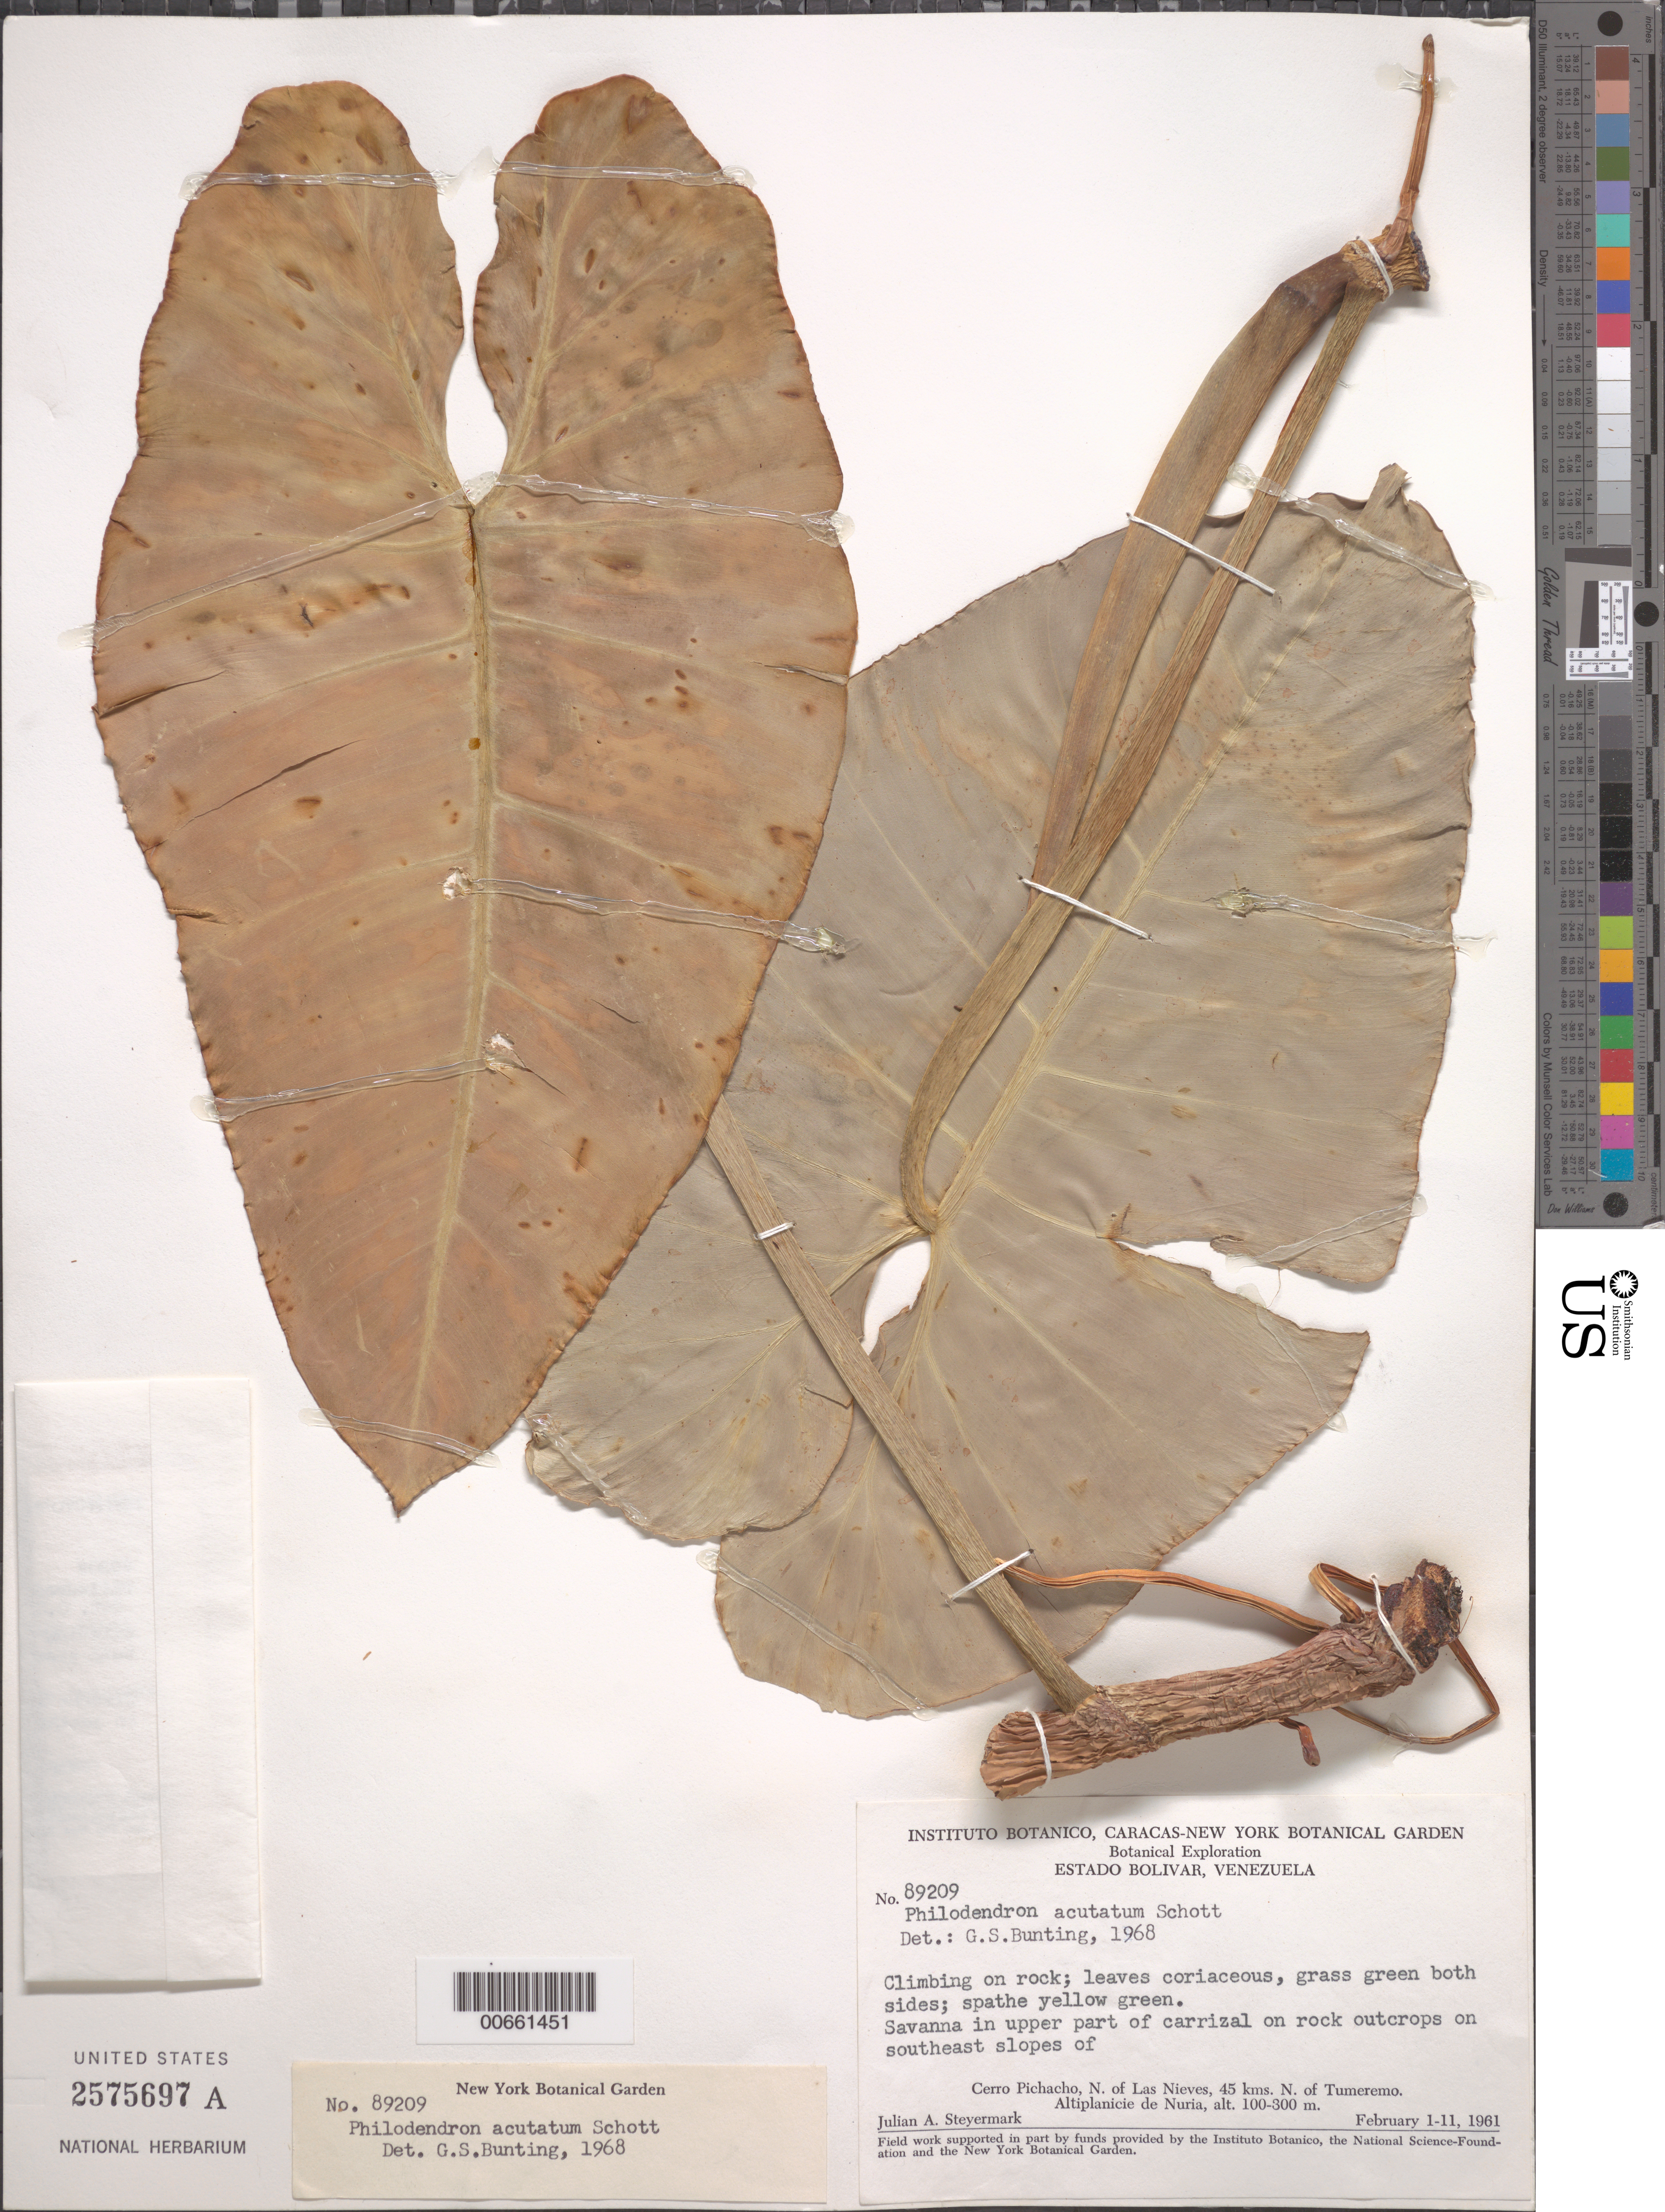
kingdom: Plantae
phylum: Tracheophyta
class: Liliopsida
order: Alismatales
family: Araceae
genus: Philodendron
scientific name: Philodendron acutatum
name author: Schott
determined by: Bunting, G. S.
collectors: J. Steyermark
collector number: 89209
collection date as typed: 1-Feb-61 to 11-Feb-61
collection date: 1961-02-01/1961-02-11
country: Venezuela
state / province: Bolívar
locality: Cerro El Picacho, SE of; N of Las Nieves, 45 km N of Tumeremo, Altiplanicie de Nuria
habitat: Savanna in upper part of carrizal on rock outcrops on southeast slopes of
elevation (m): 100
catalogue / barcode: US 2575697A